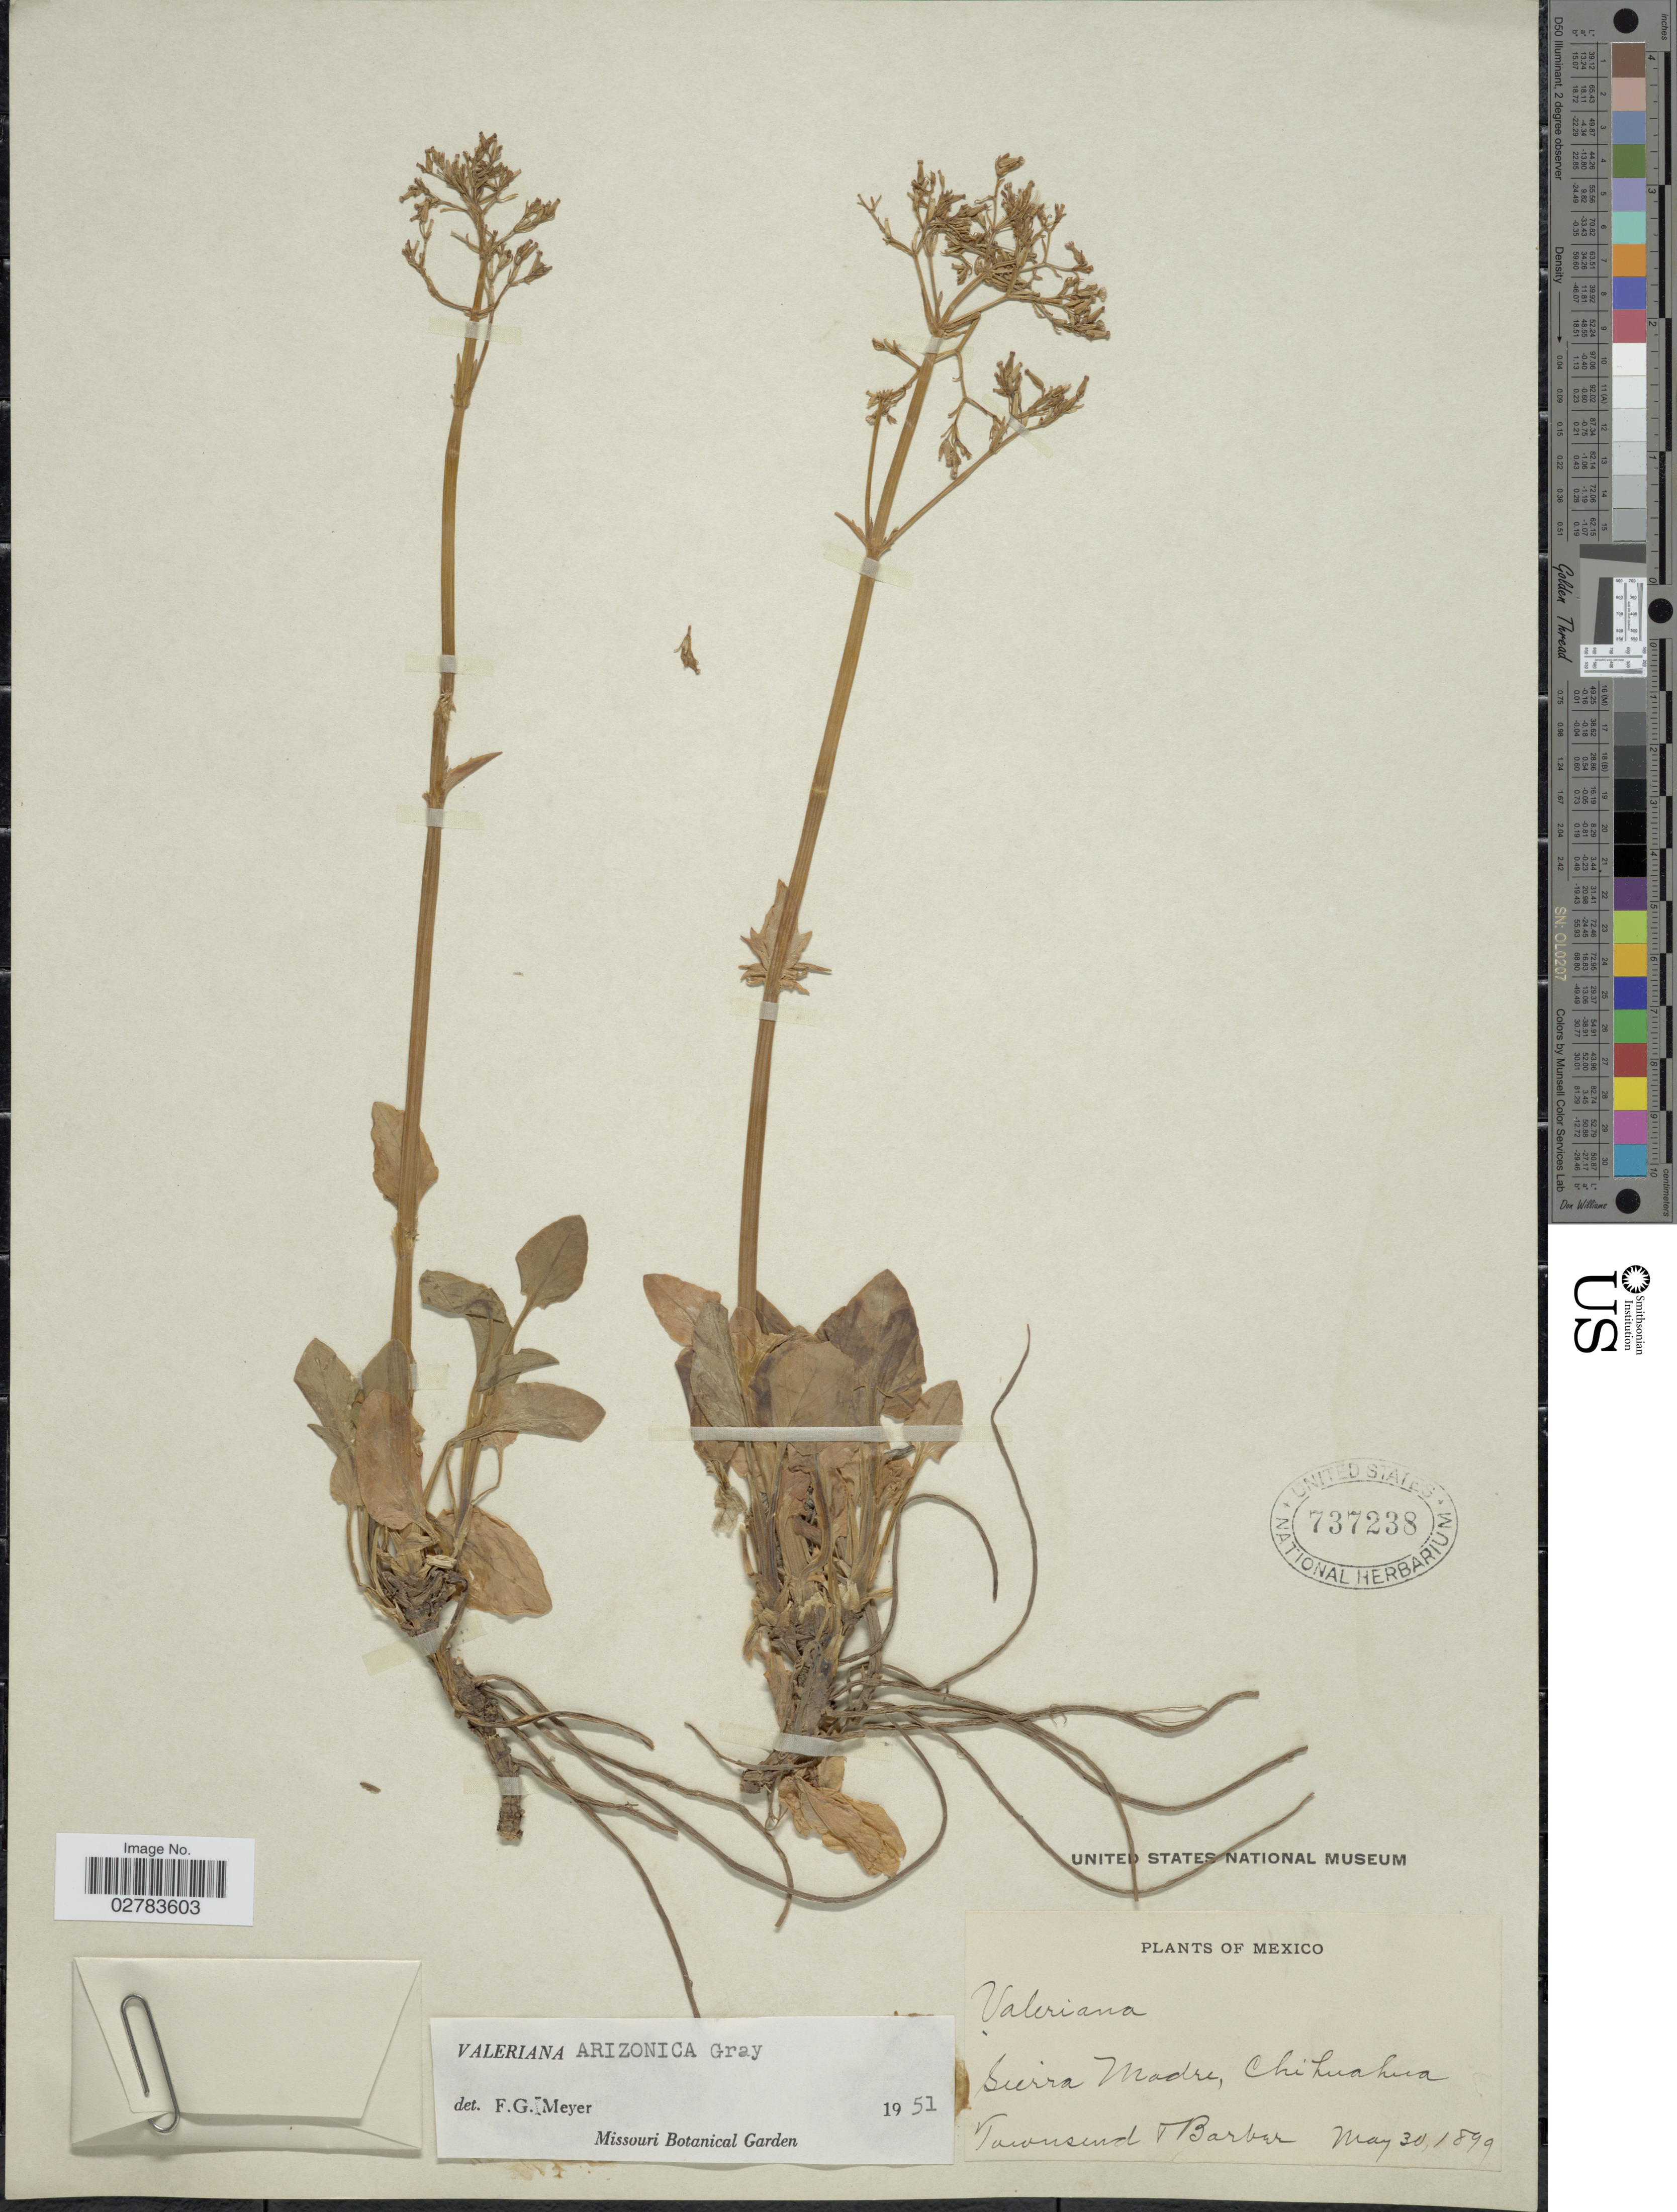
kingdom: Plantae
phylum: Tracheophyta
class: Magnoliopsida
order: Dipsacales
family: Caprifoliaceae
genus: Valeriana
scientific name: Valeriana arizonica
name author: A. Gray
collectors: Townsend & -. Barber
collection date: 1899-05-30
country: Mexico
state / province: Chihuahua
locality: Sierra Madre.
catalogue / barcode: US 737238